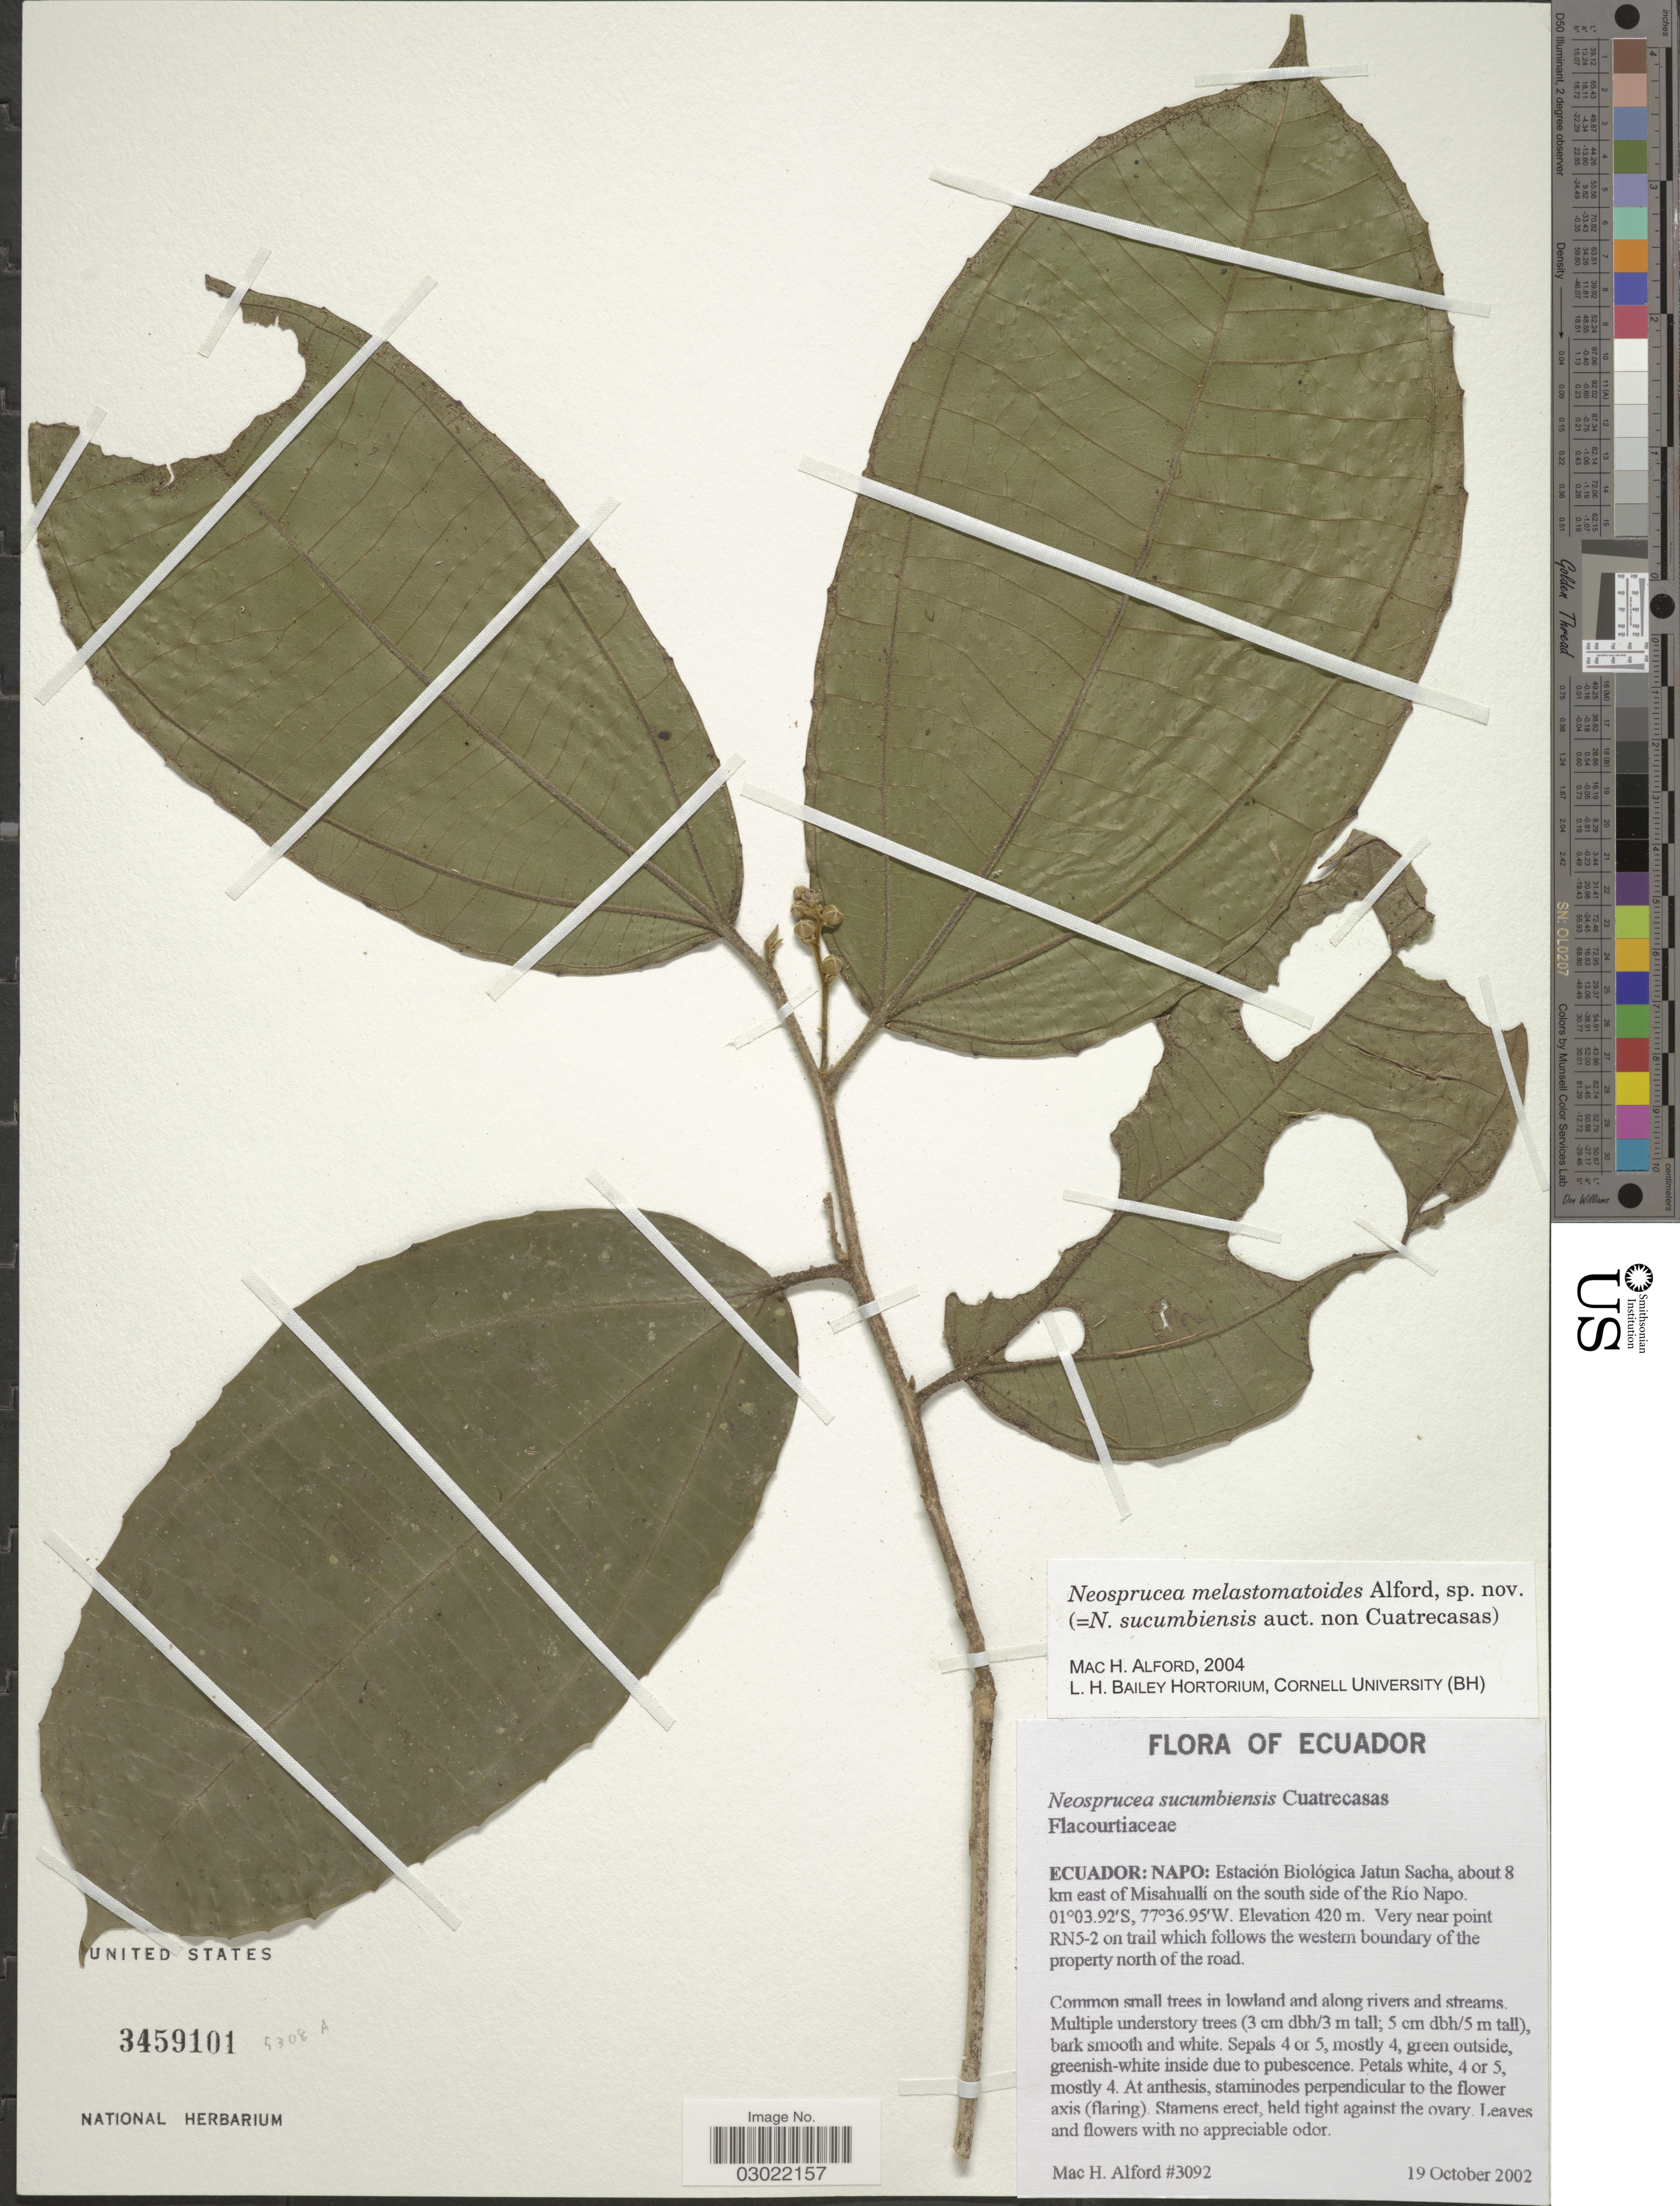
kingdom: Plantae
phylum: Tracheophyta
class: Magnoliopsida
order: Malpighiales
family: Salicaceae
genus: Neosprucea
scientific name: Neosprucea melastomatoides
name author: M.H. Alford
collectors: M. H. Alford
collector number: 3092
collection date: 2002-10-19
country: Ecuador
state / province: Napo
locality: Estación Biológica Jatun Sacha, about 8 km east of Misahuallí on the south side of the Río Napo. Very near point RN5-2 on trail which follows the western boundary of the property north of the road.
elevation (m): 420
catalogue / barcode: US 3459101